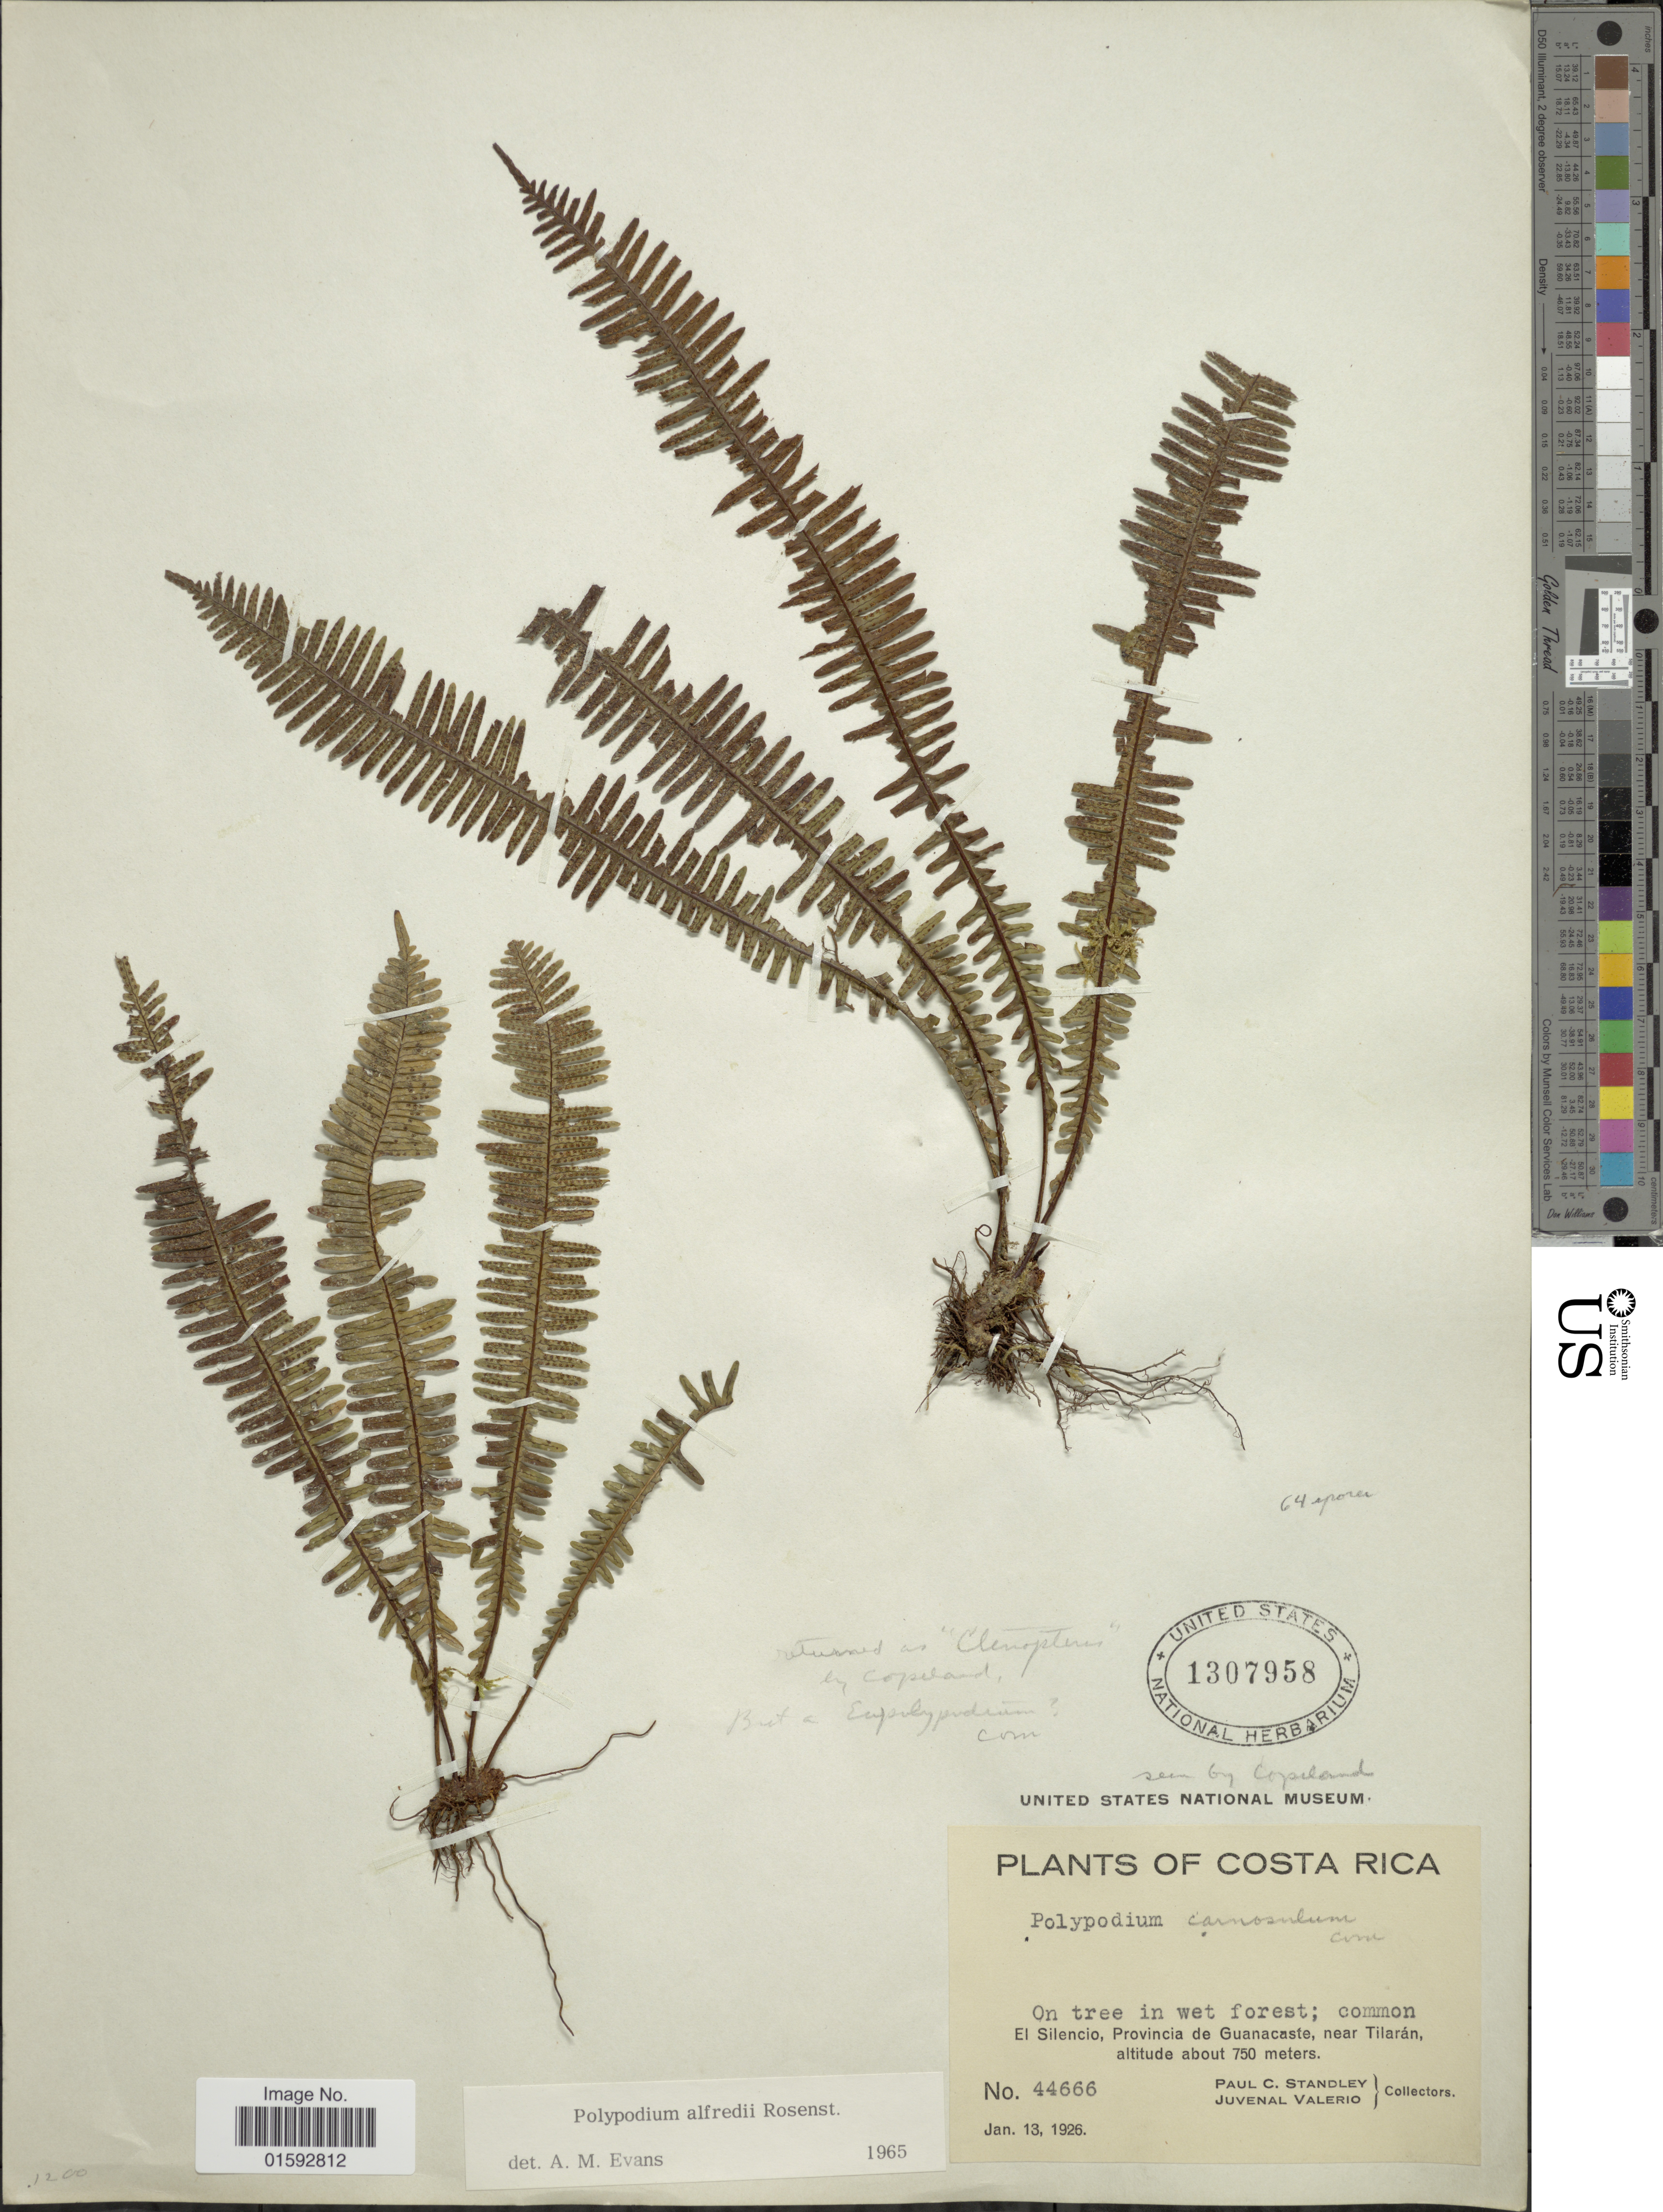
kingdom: Plantae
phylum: Tracheophyta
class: Polypodiopsida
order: Polypodiales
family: Polypodiaceae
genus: Pecluma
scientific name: Pecluma alfredii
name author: (Rosenst.) M.G. Price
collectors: P. C. Standley & J. Valerio R.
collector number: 44666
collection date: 1926-01-13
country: Costa Rica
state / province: Guanacaste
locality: El Silencio, near Tilarán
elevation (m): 750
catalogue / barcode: US 1307958